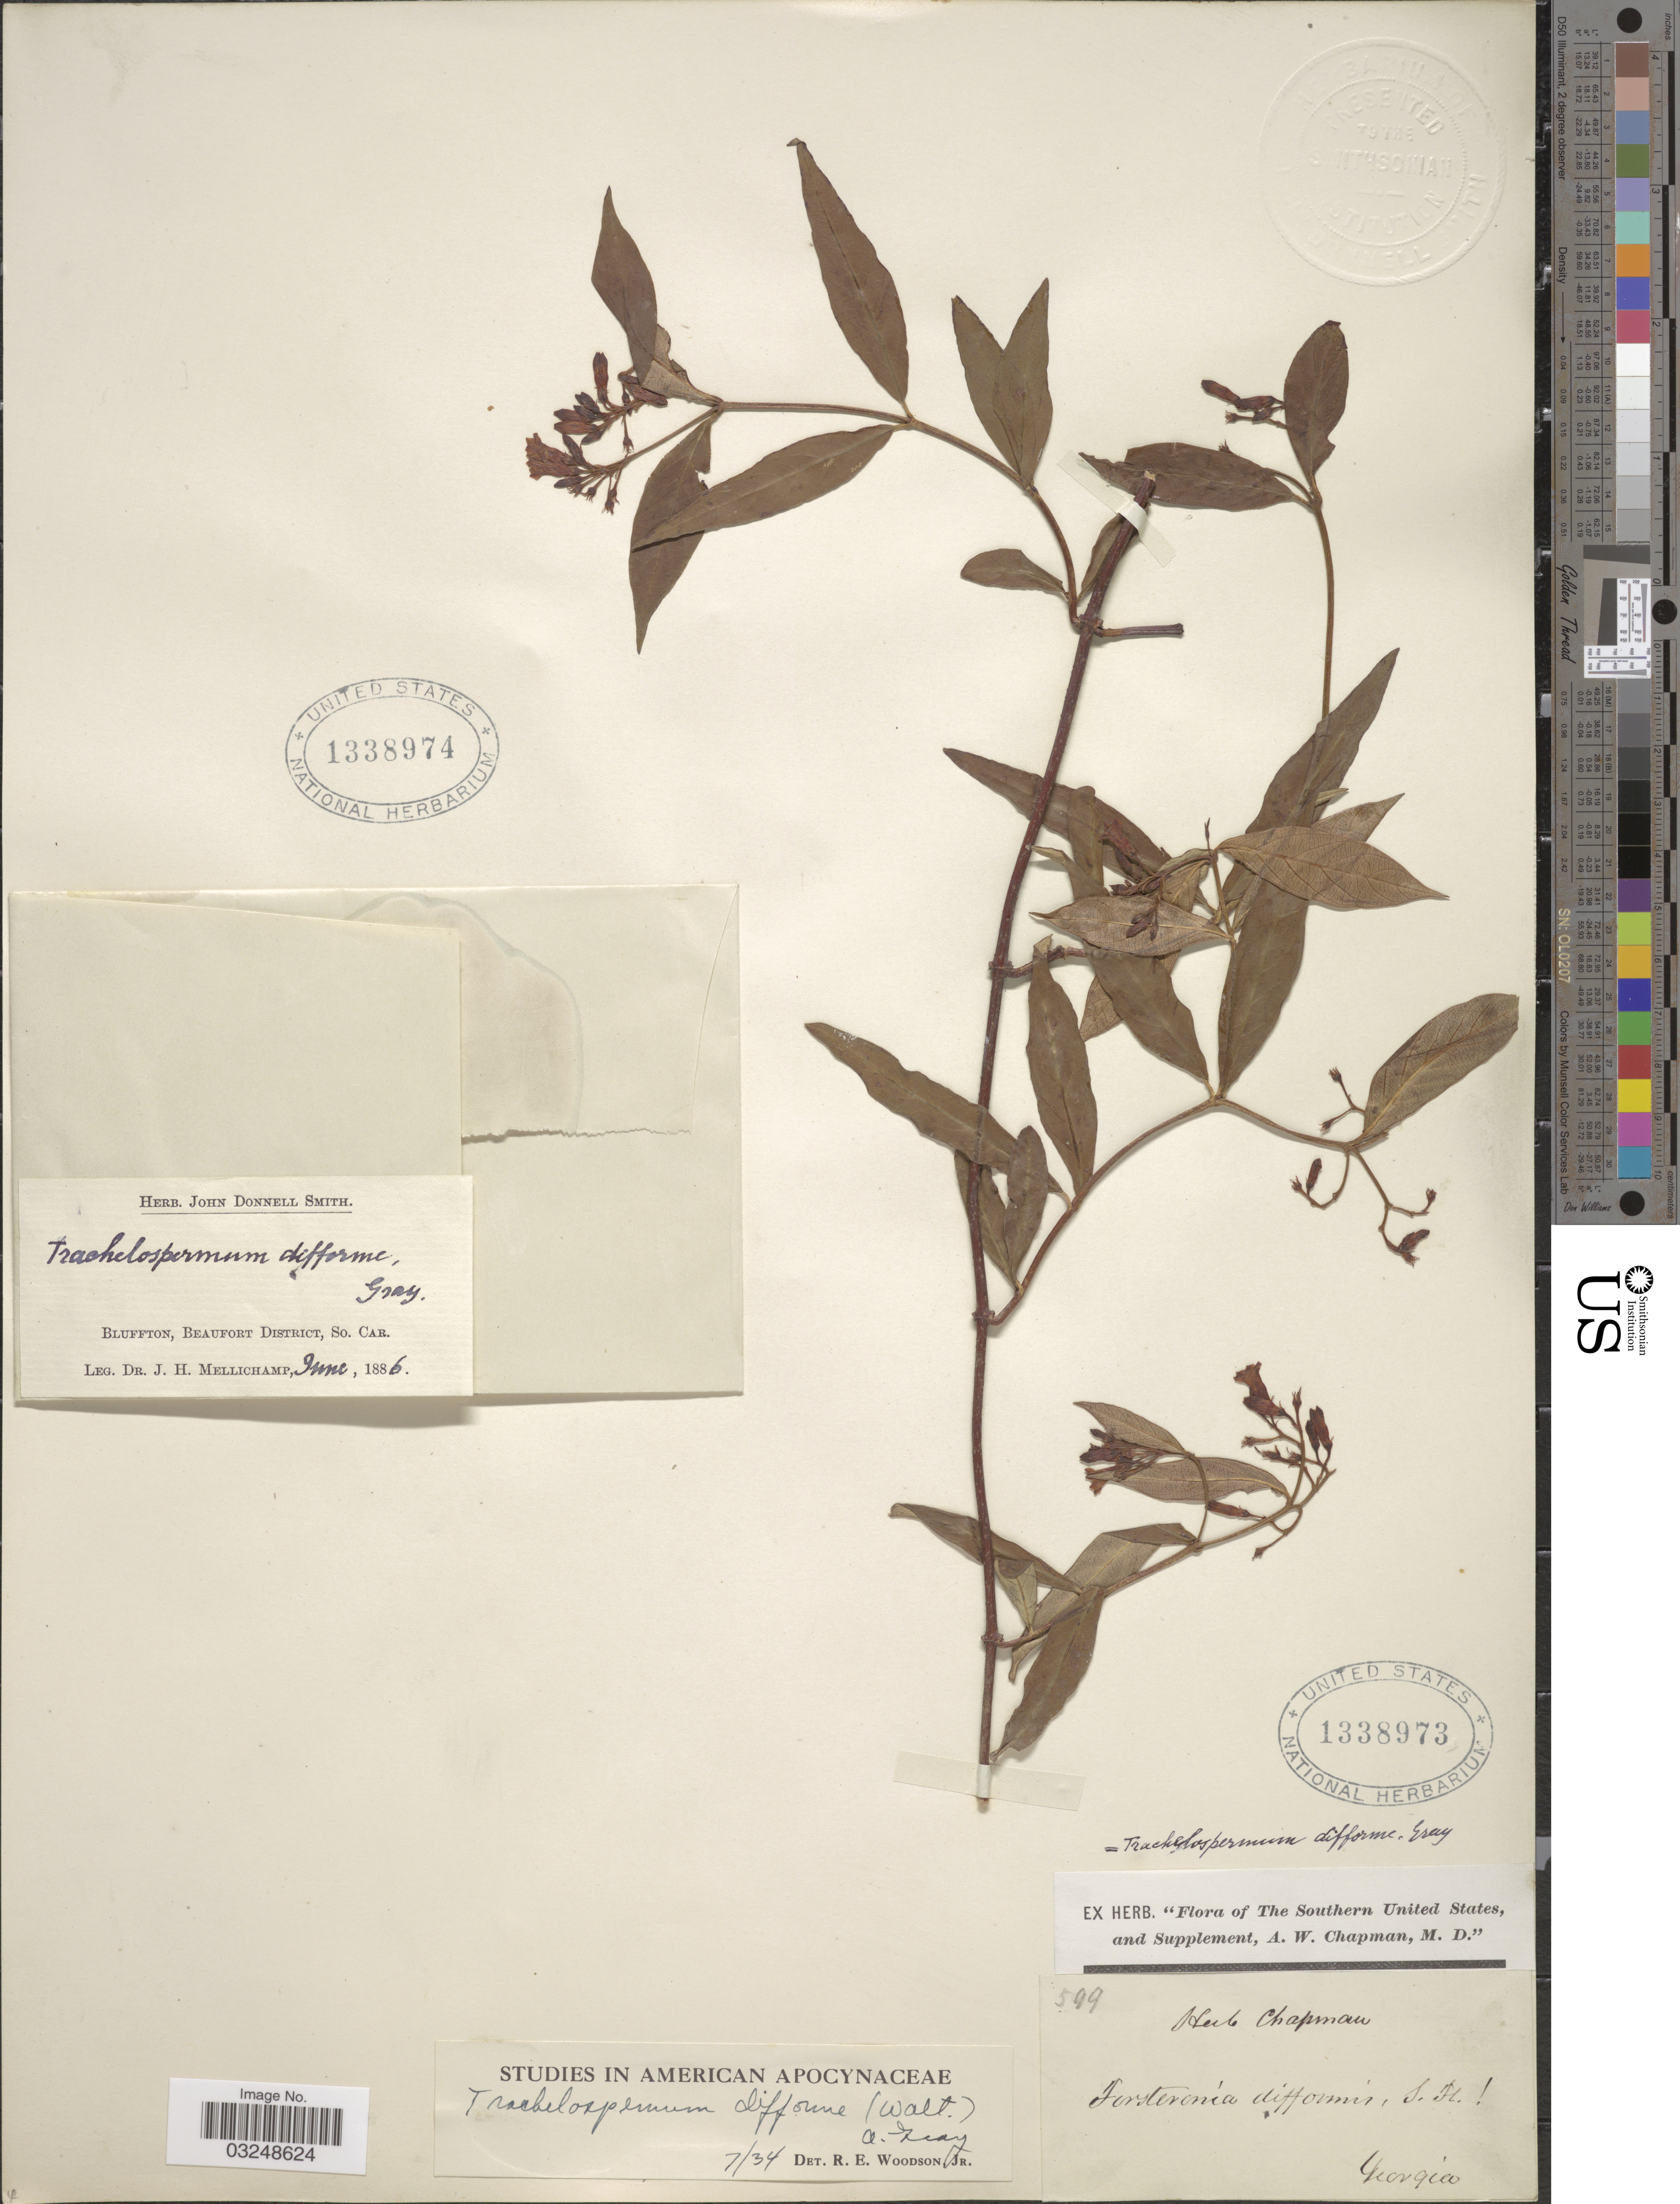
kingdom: Plantae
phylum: Tracheophyta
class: Magnoliopsida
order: Gentianales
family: Apocynaceae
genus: Trachelospermum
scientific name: Trachelospermum difforme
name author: (Walter) A. Gray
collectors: J. H. Mellichamp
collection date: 1886-06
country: United States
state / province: South Carolina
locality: Bluffton, Beaufort District, So. Car.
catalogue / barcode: US 1338974